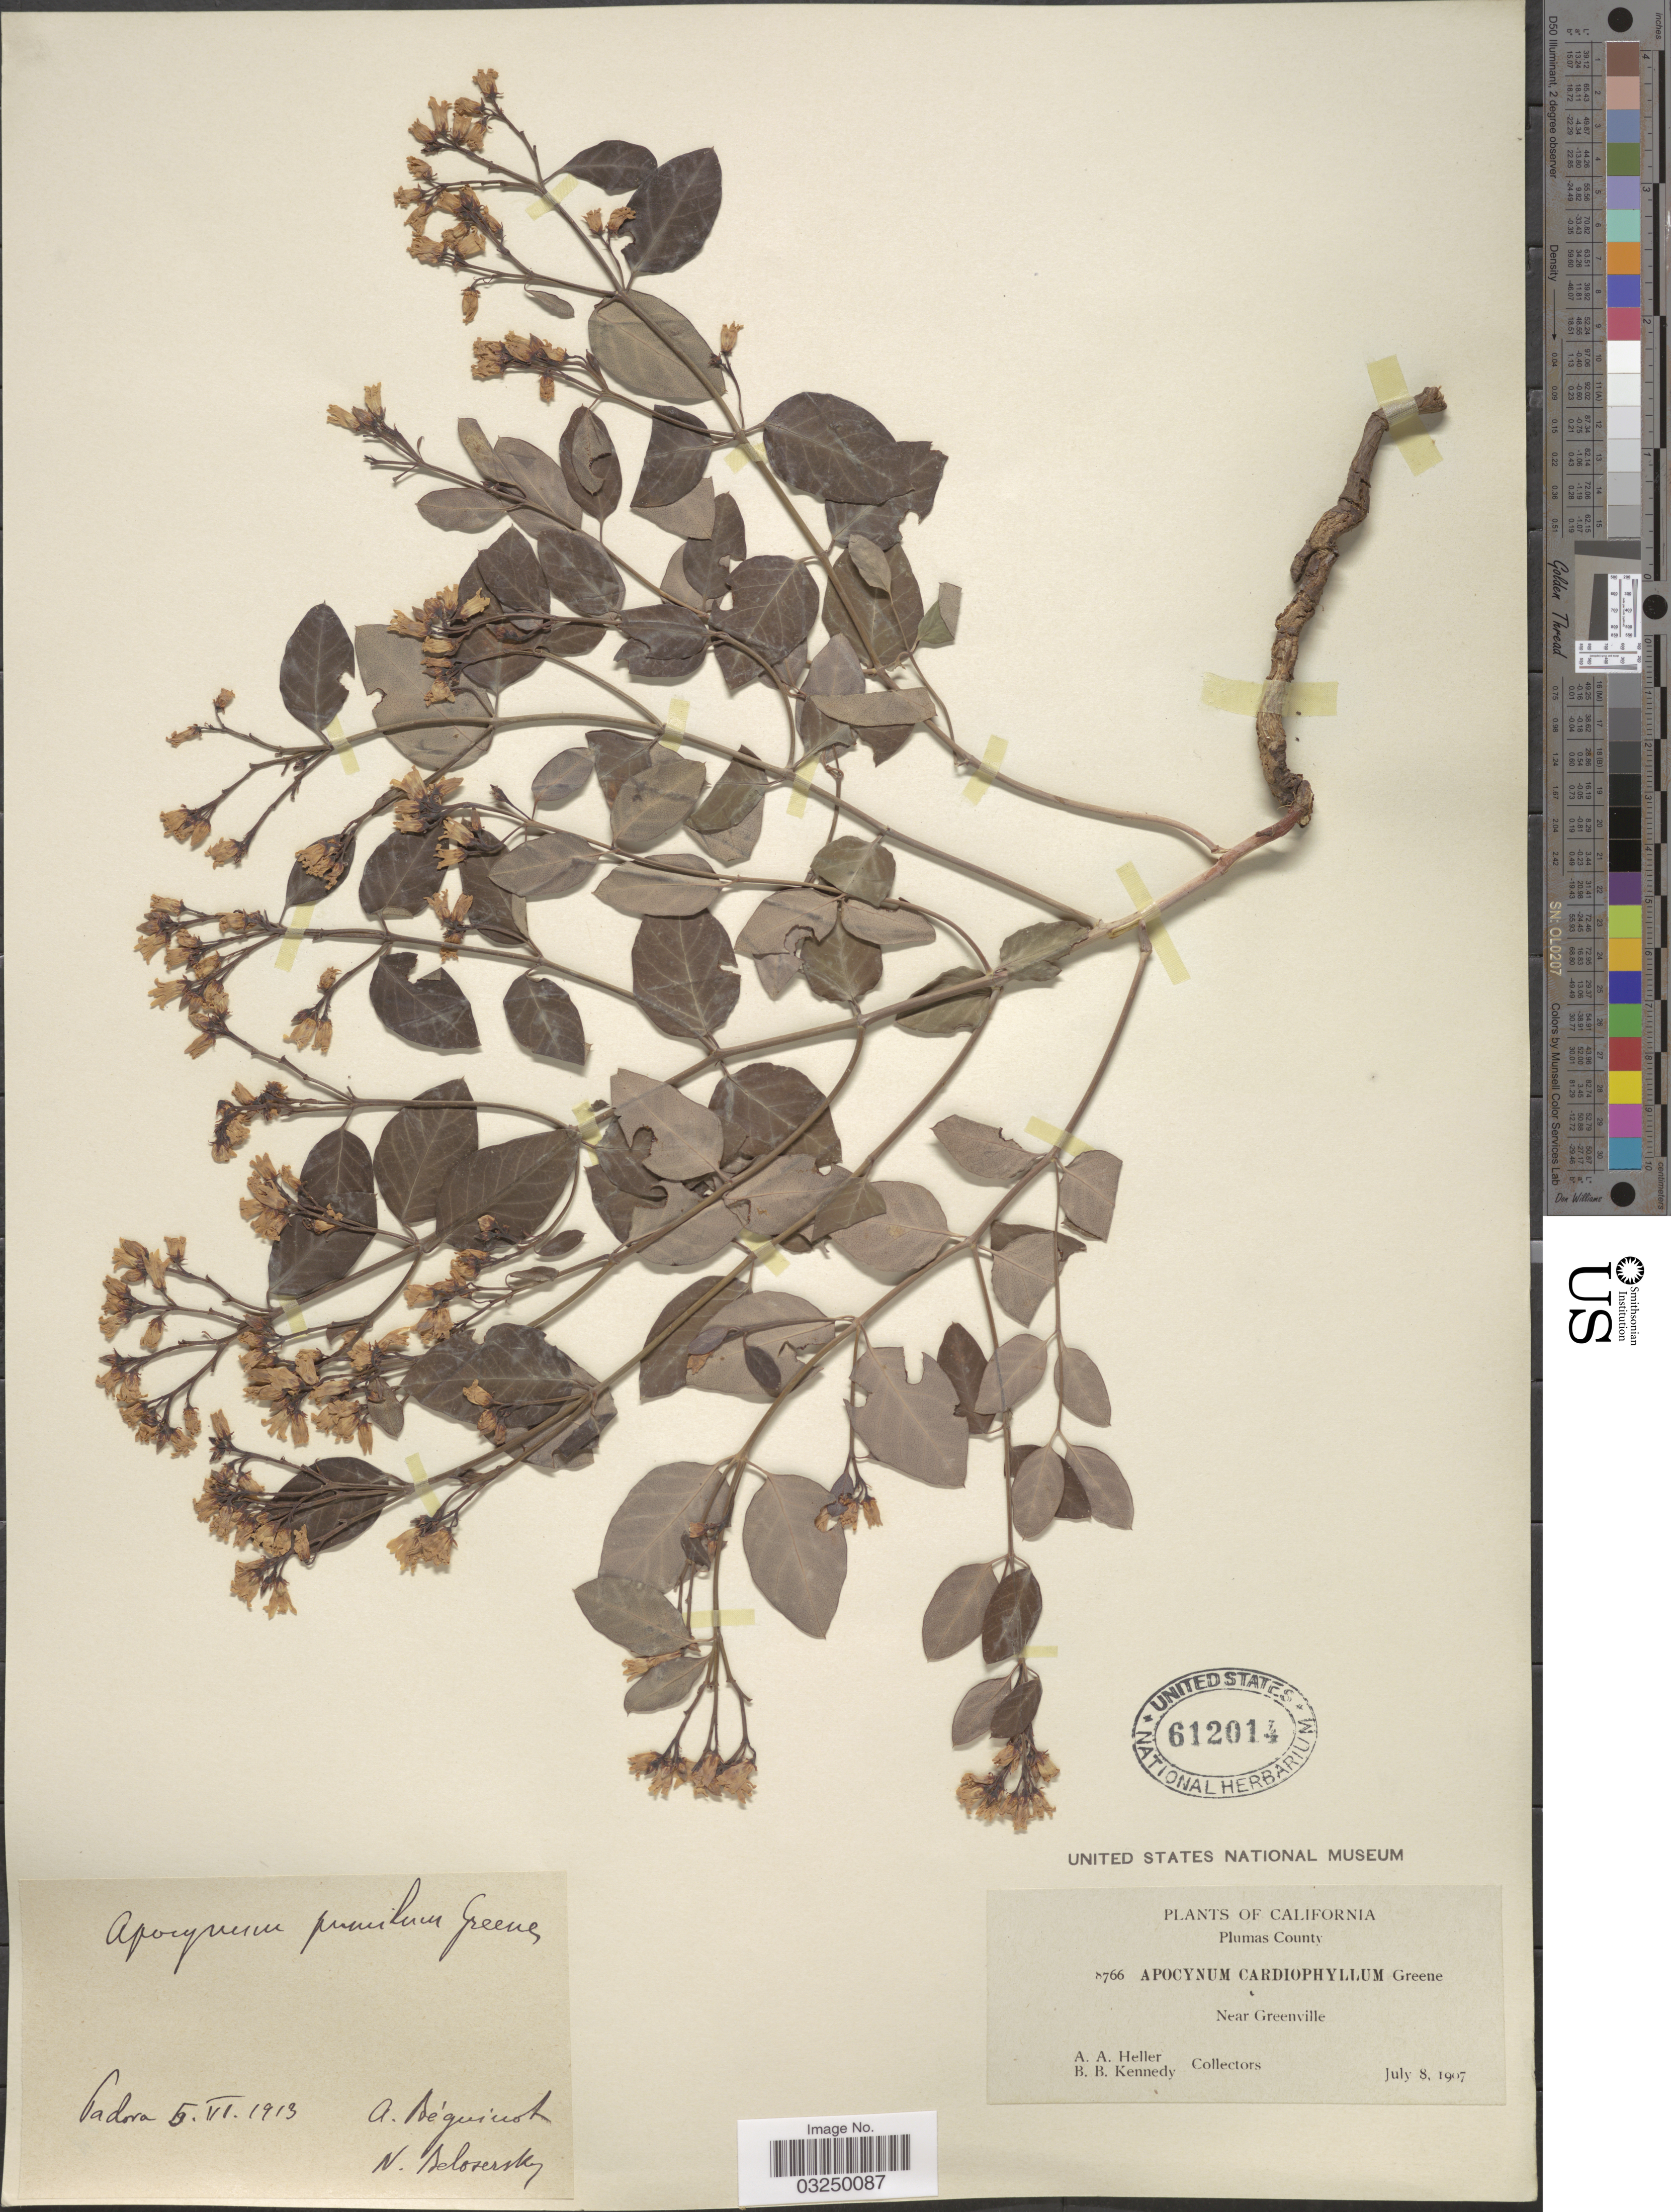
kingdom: Plantae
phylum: Tracheophyta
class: Magnoliopsida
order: Gentianales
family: Apocynaceae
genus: Apocynum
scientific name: Apocynum pumilum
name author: (A. Gray) Greene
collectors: A. A. Heller & B. Kennedy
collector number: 8766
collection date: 1907-07-08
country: United States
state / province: California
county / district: Plumas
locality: Plumas County. Near Greenville.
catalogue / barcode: US 612014